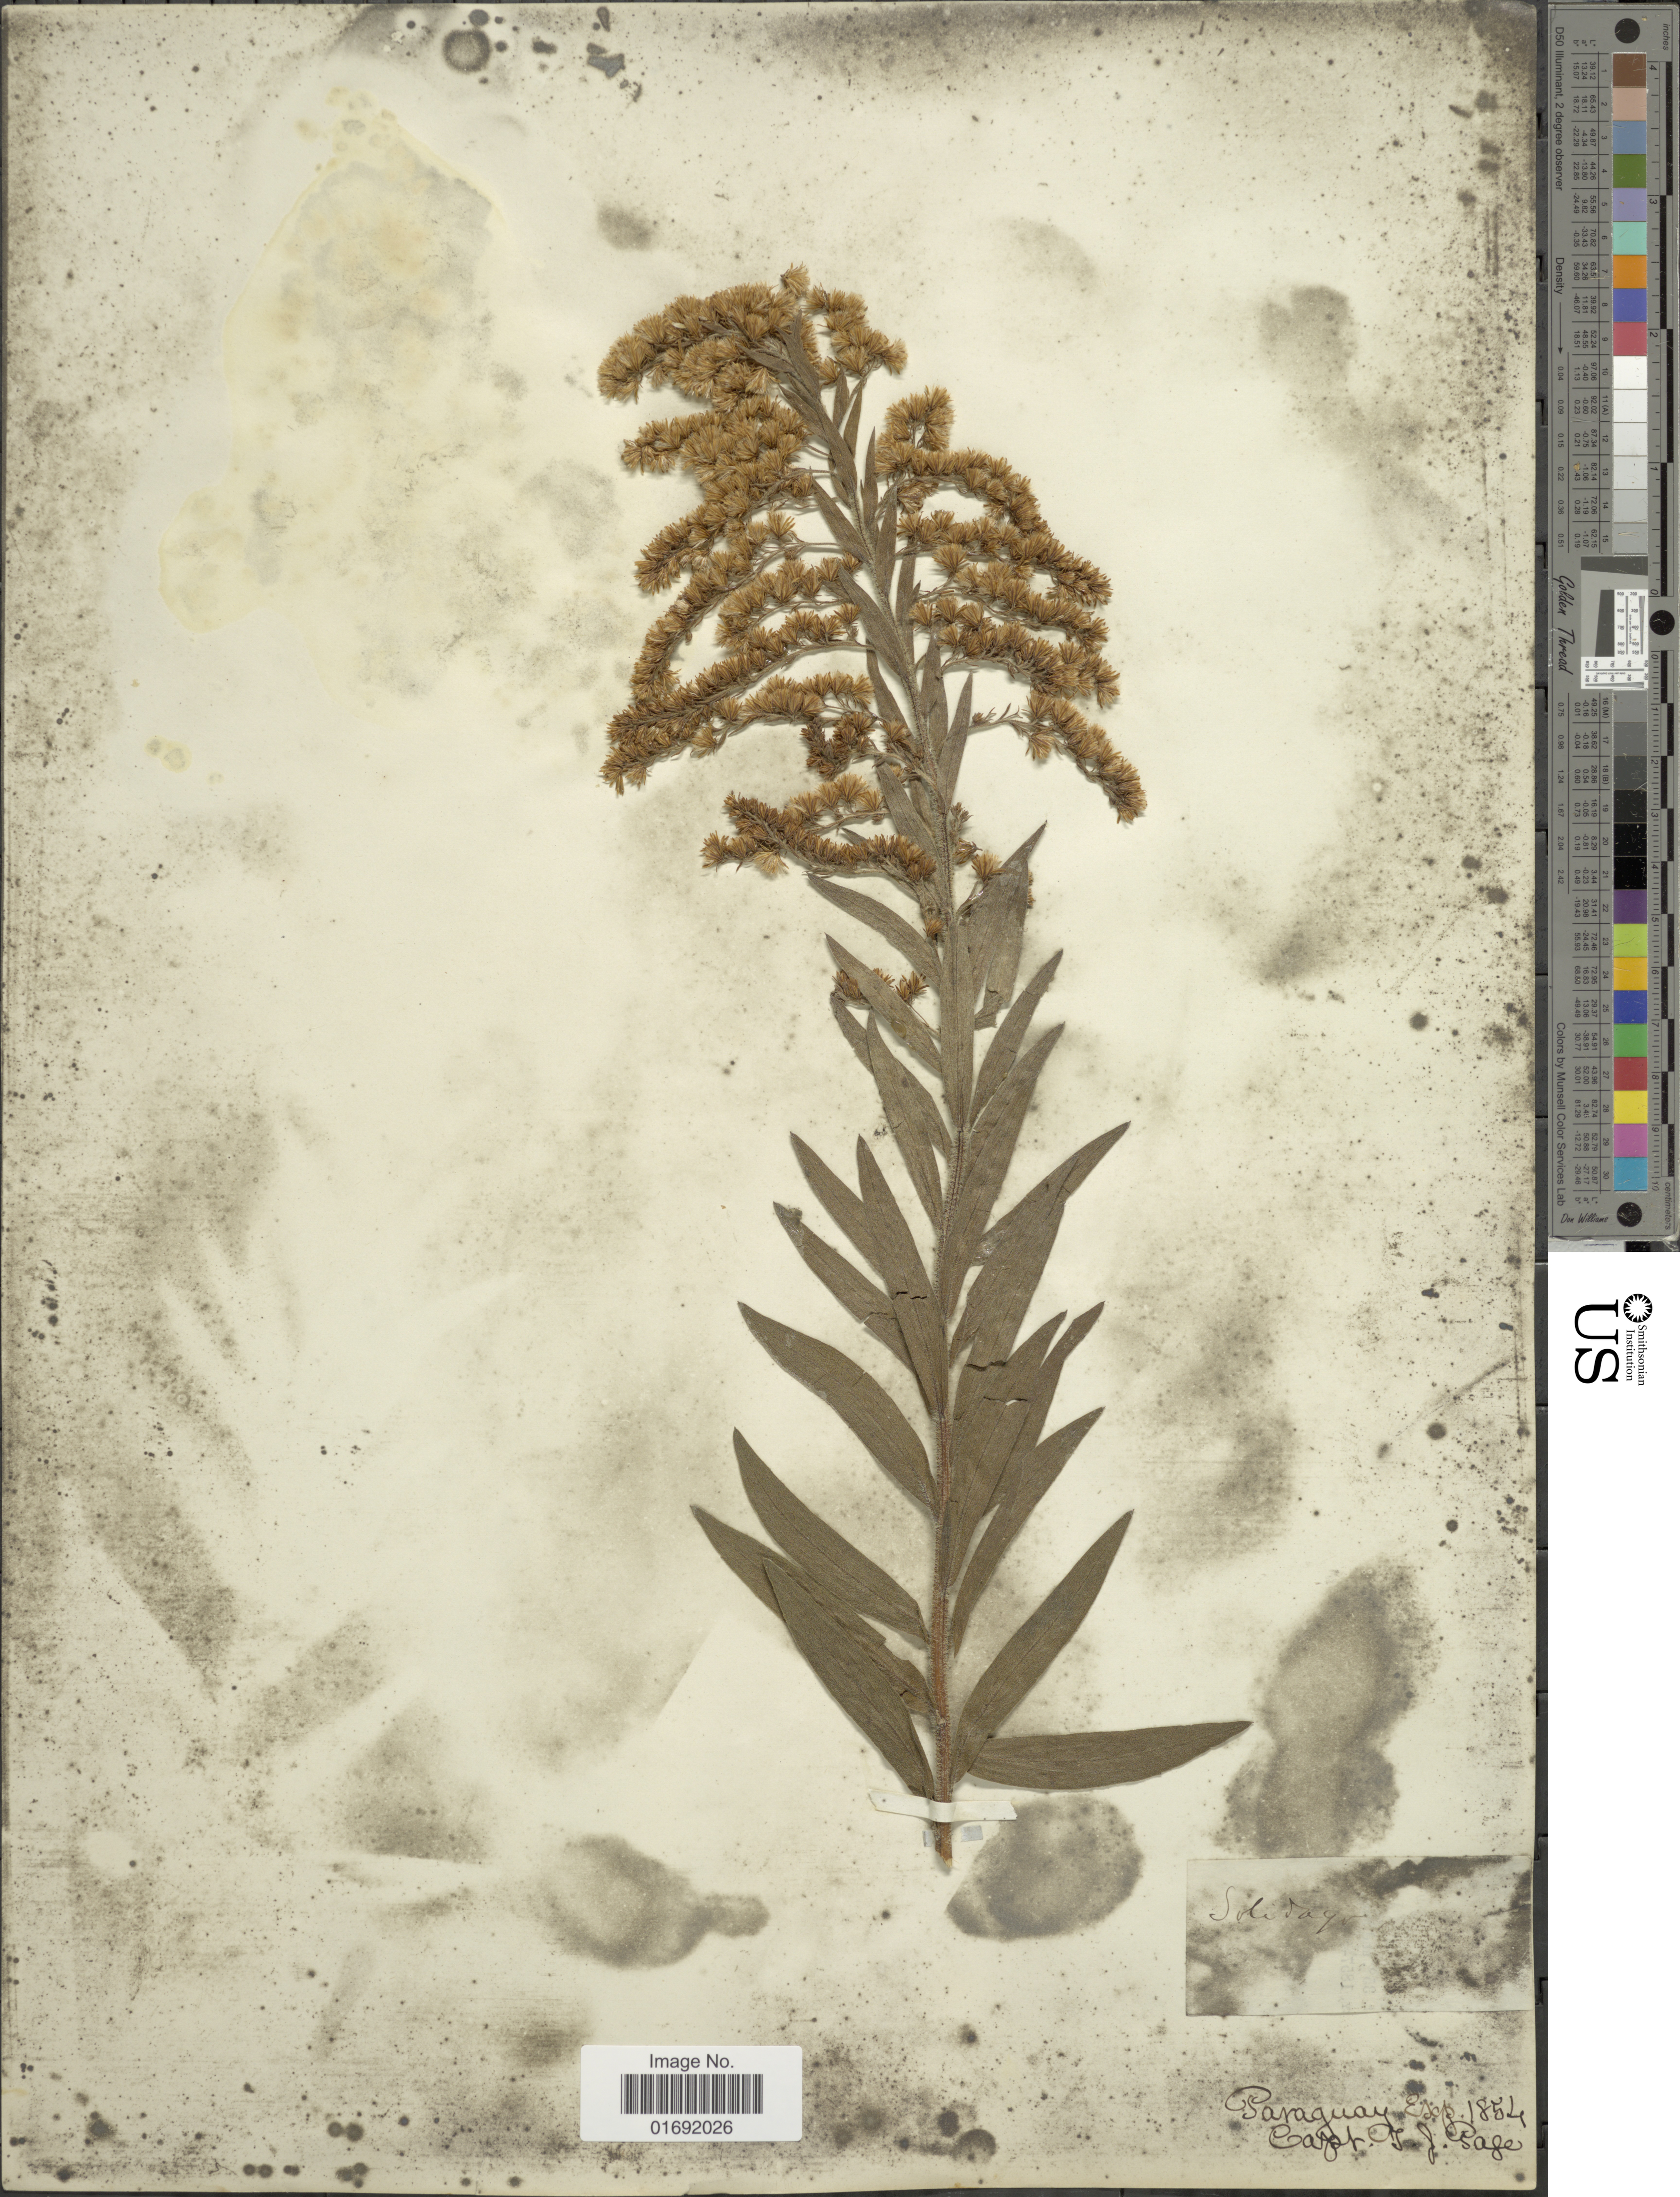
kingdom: Plantae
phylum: Tracheophyta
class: Magnoliopsida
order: Asterales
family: Asteraceae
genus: Solidago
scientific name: Solidago chilensis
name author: Meyen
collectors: T. J. Page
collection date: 1854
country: Paraguay